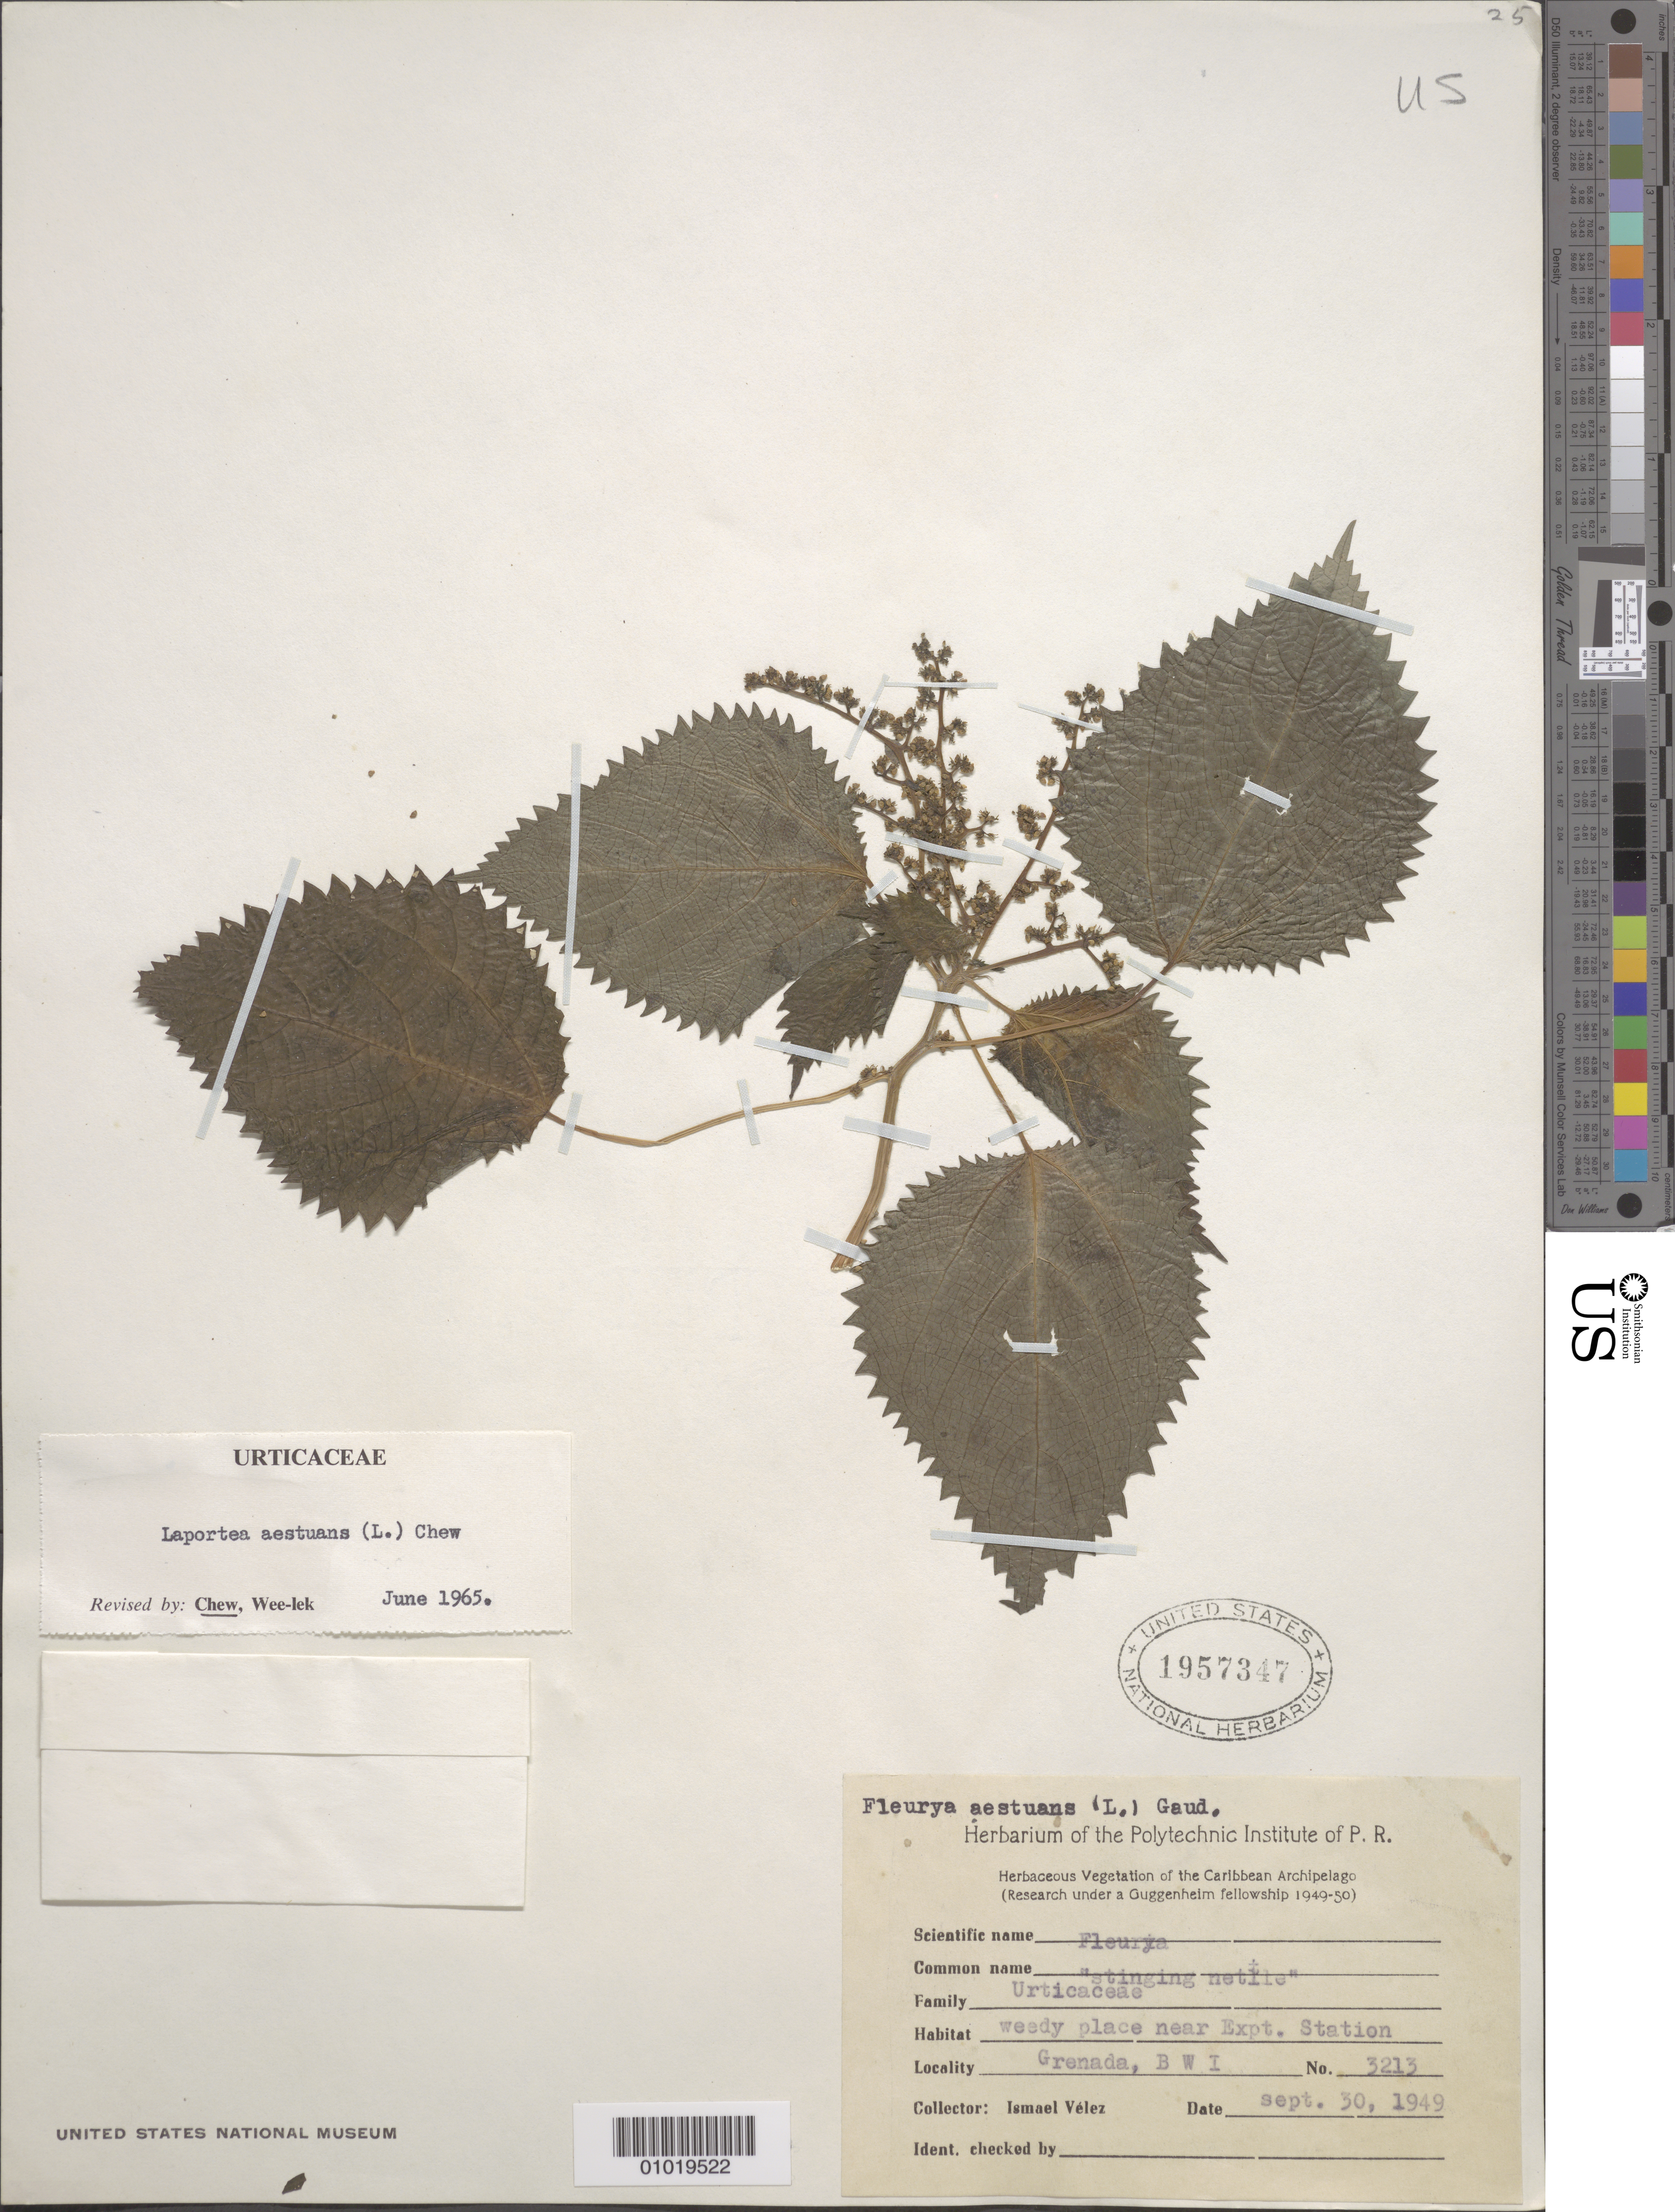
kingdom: Plantae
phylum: Tracheophyta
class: Magnoliopsida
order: Rosales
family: Urticaceae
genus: Laportea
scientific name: Laportea aestuans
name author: (L.) Chew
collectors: I. Velez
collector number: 3213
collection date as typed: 30 Sep 1949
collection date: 1949-09-30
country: Grenada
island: Grenada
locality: weedy place near Expt. Station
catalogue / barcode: US 1957347